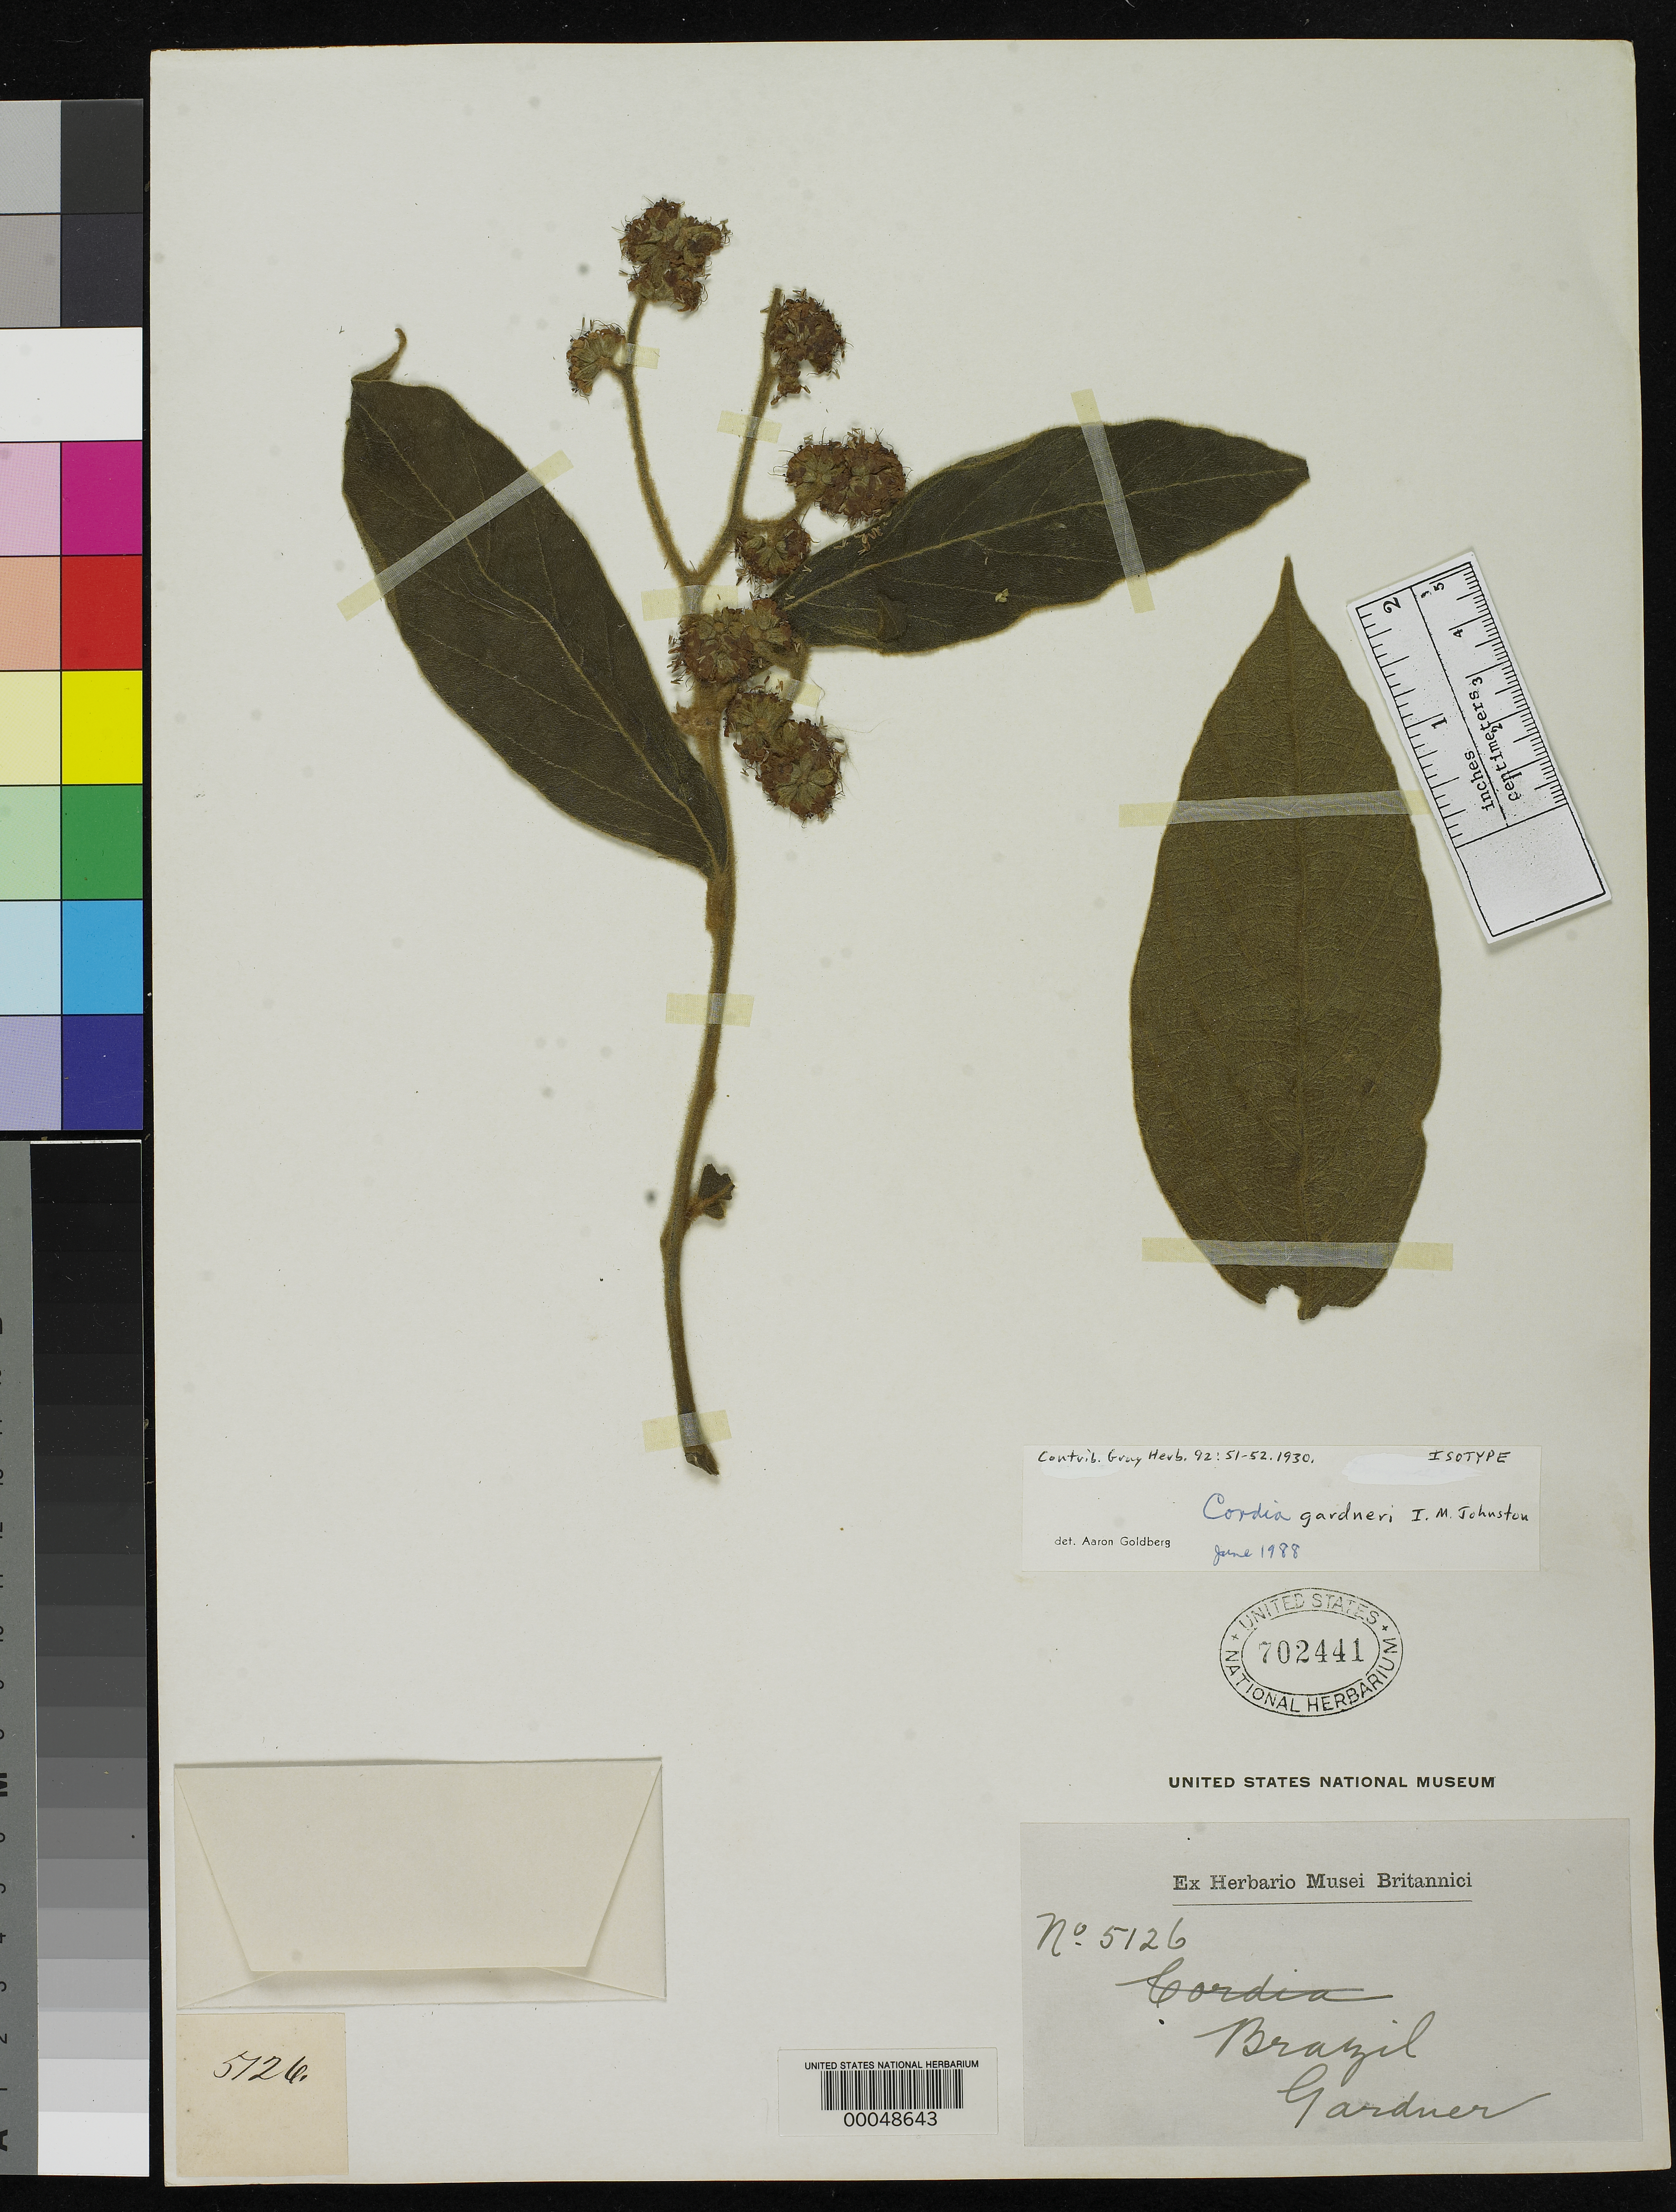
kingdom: Plantae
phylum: Tracheophyta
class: Magnoliopsida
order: Boraginales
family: Cordiaceae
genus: Cordia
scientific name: Cordia gardneri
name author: I.M. Johnst.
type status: Isotype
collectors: G. Gardner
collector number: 5126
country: Brazil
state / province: Minas Gerais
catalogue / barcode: US 702441